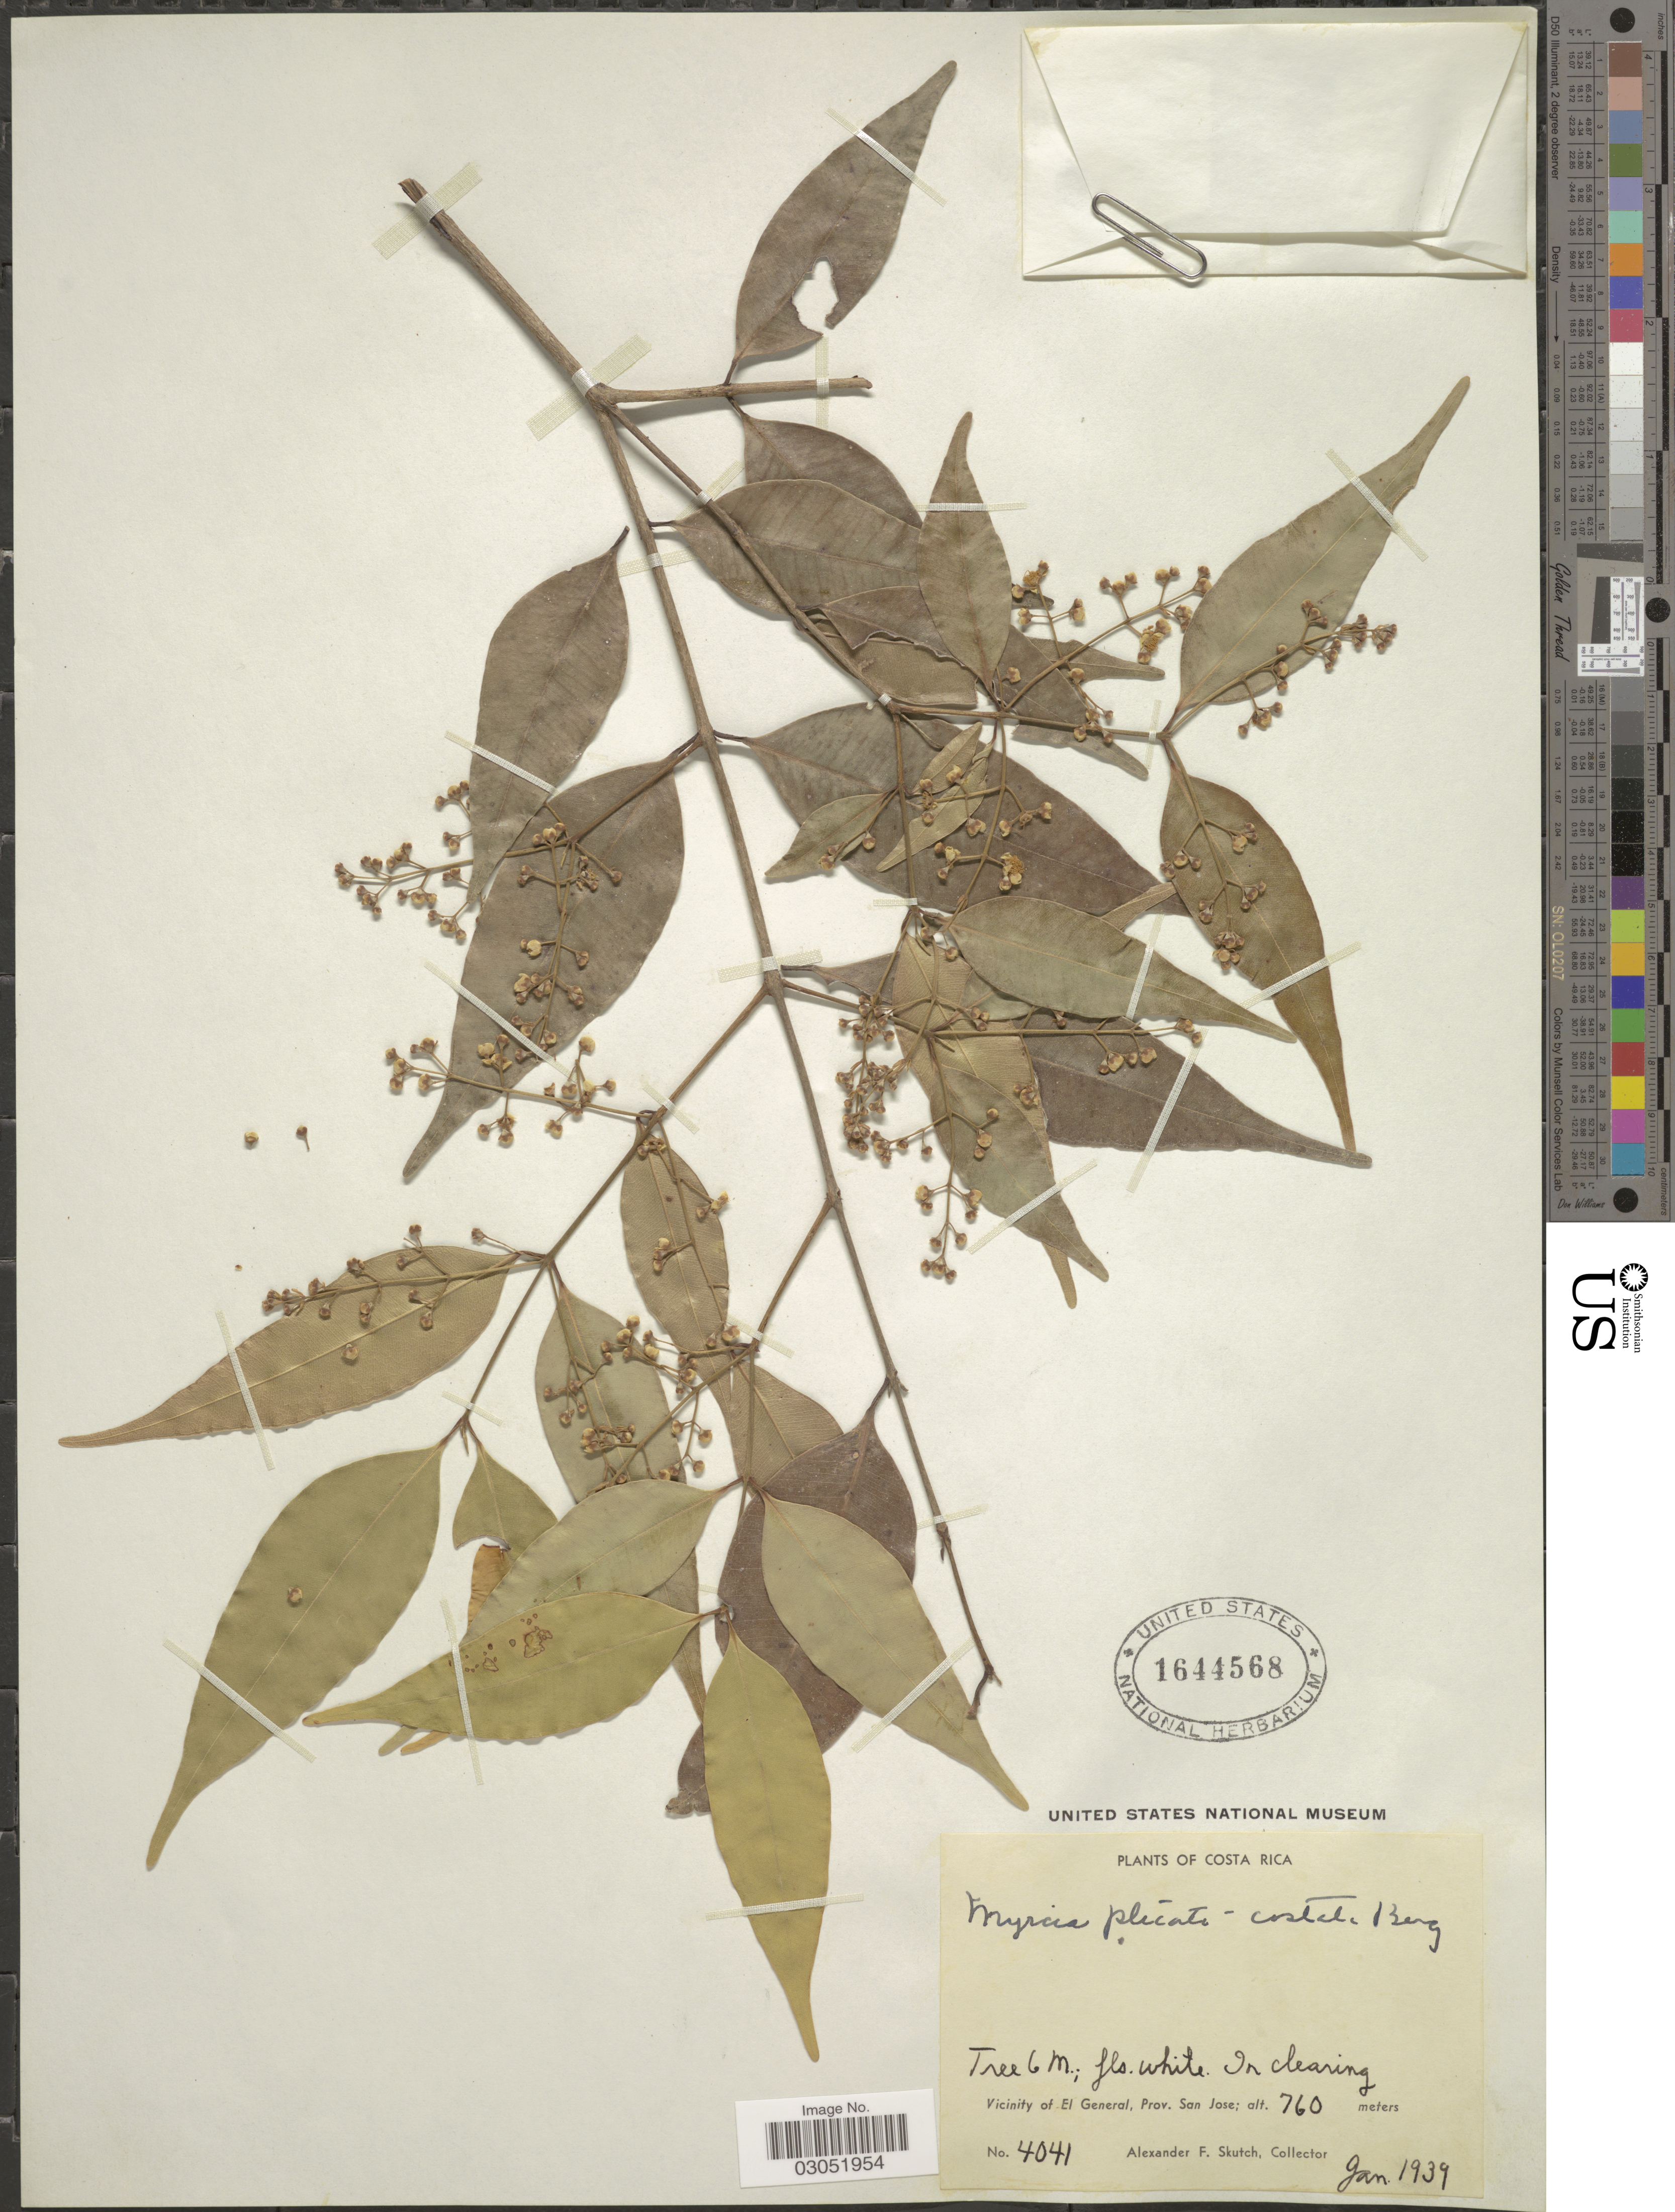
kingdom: Plantae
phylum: Tracheophyta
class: Magnoliopsida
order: Myrtales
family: Myrtaceae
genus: Myrcia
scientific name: Myrcia splendens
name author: (Sw.) DC.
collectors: A. F. Skutch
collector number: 4041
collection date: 1939-01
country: Costa Rica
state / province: San José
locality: In clearing. Vicinity of El General.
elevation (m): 760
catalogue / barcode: US 1644568